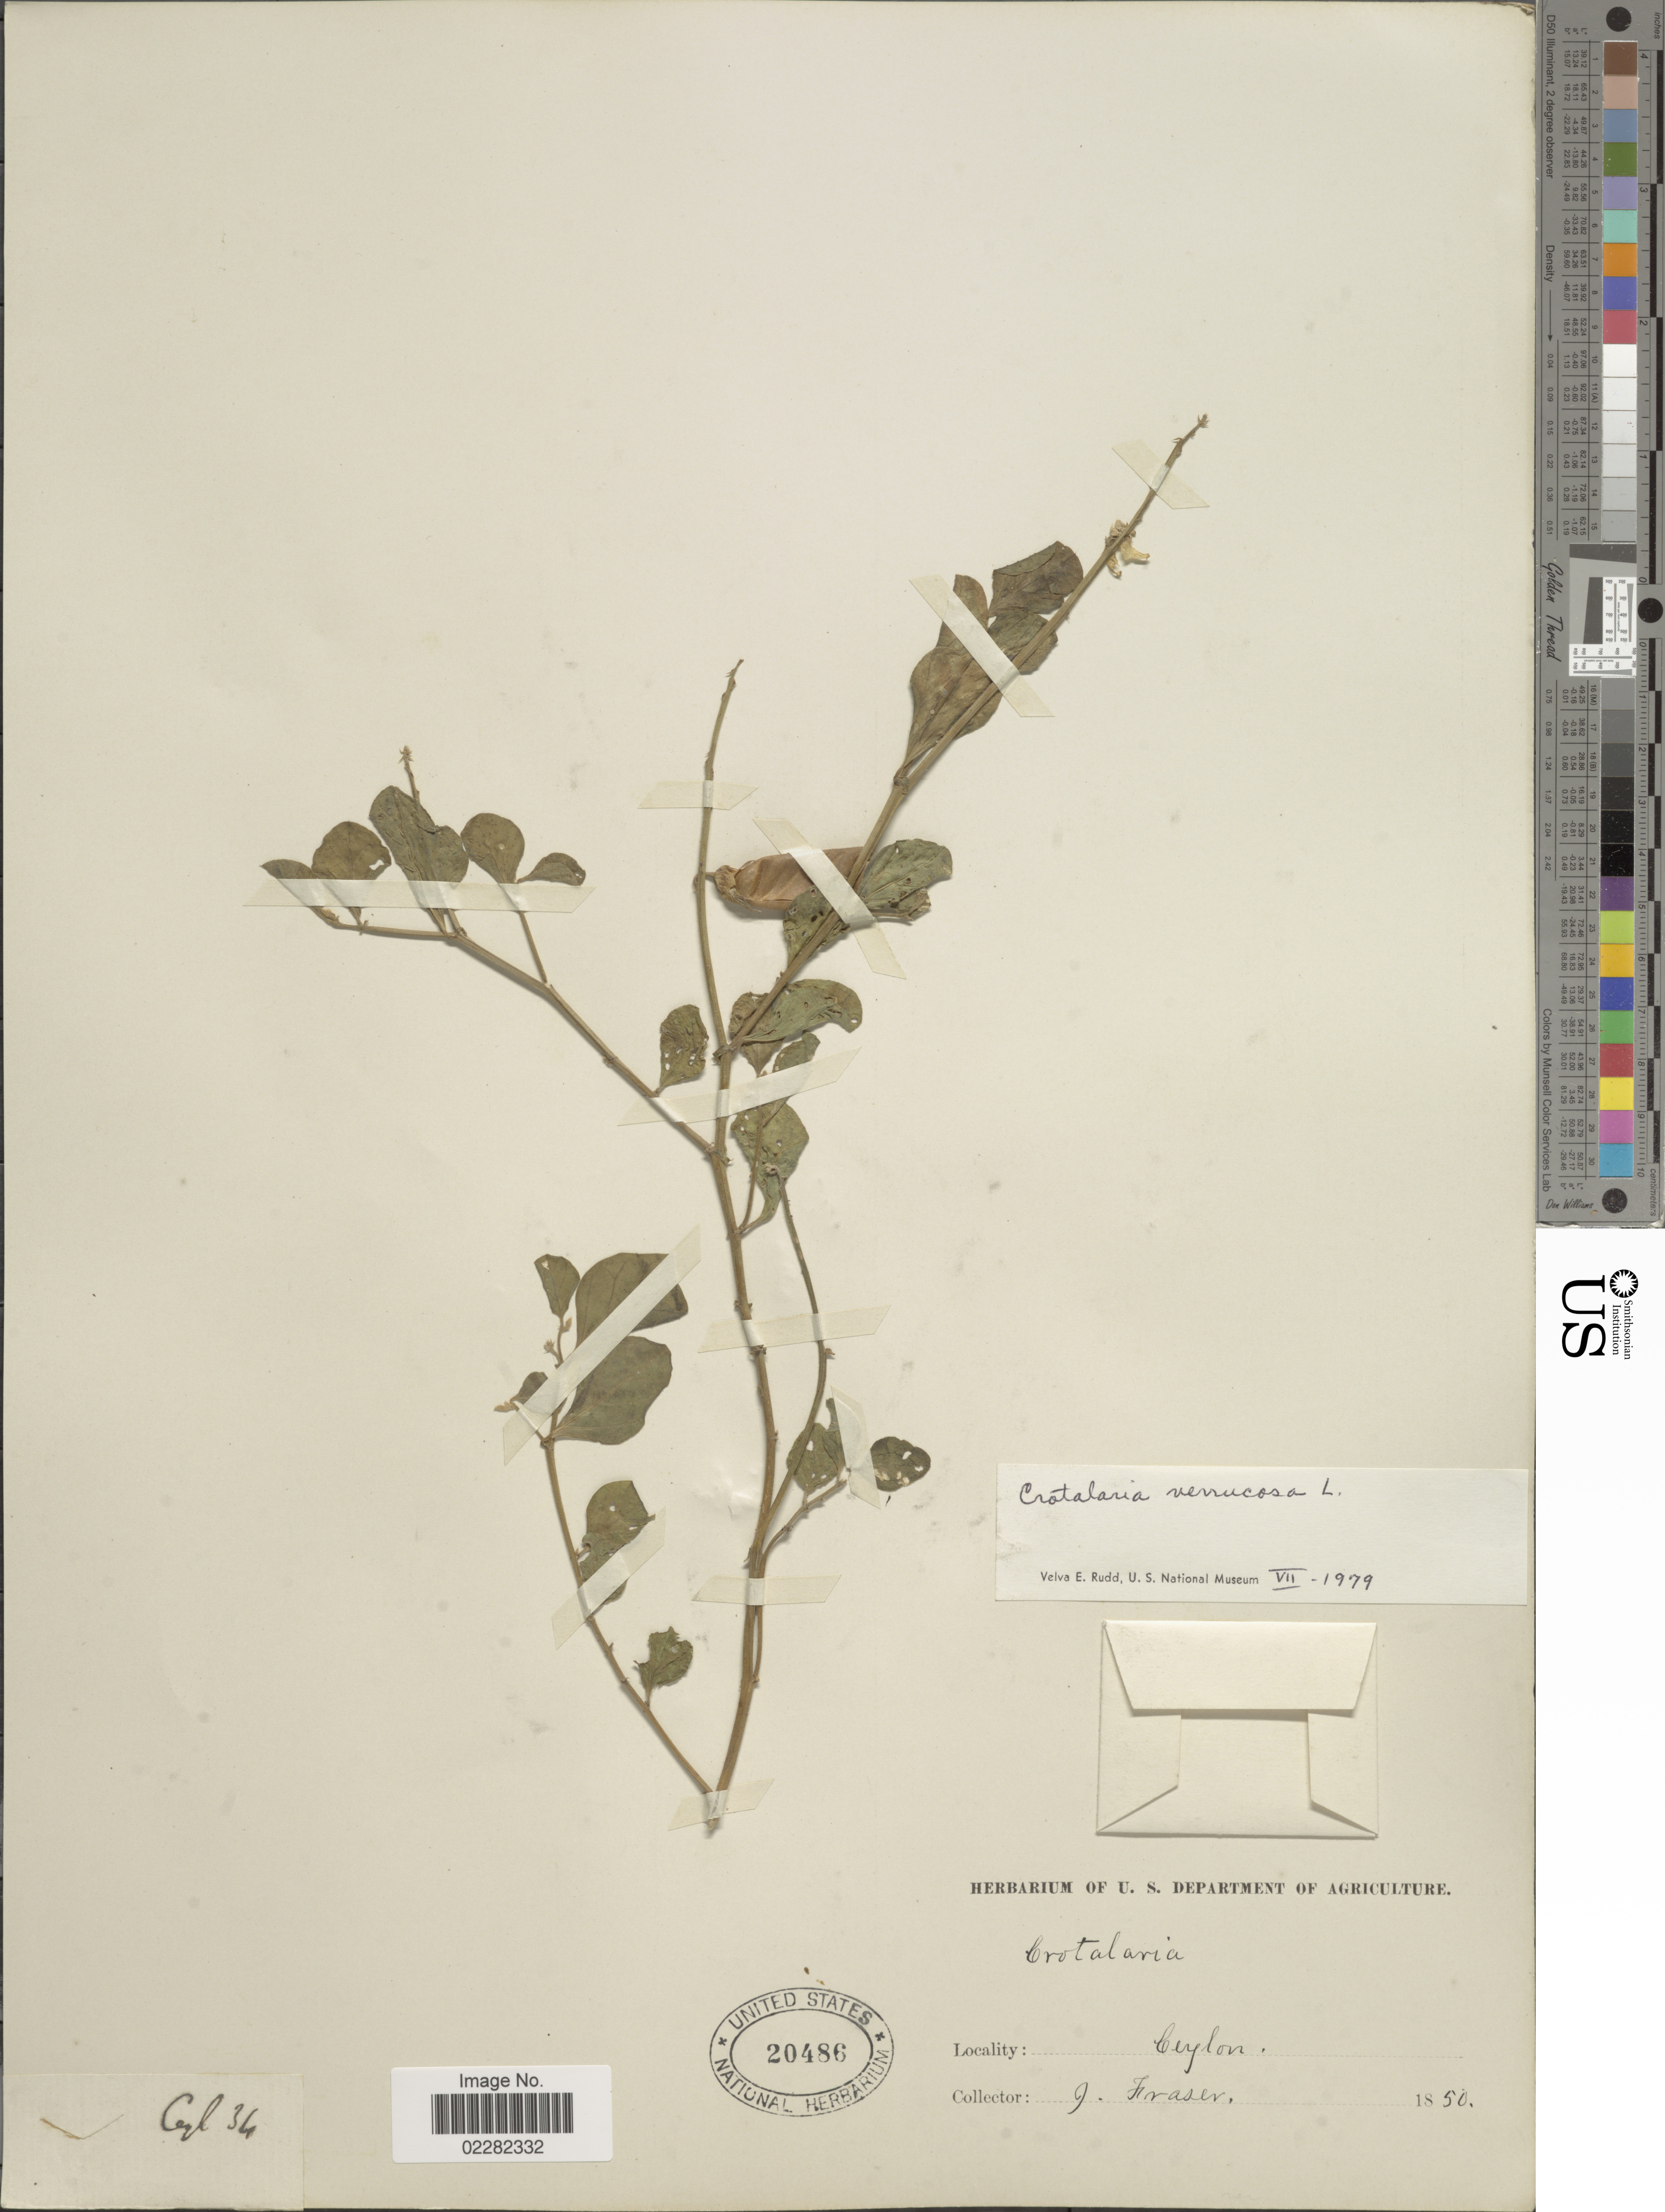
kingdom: Plantae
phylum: Tracheophyta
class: Magnoliopsida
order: Fabales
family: Fabaceae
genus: Crotalaria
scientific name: Crotalaria verrucosa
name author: L.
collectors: J. Fraser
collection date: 1850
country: Sri Lanka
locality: Ceylon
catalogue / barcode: US 20486